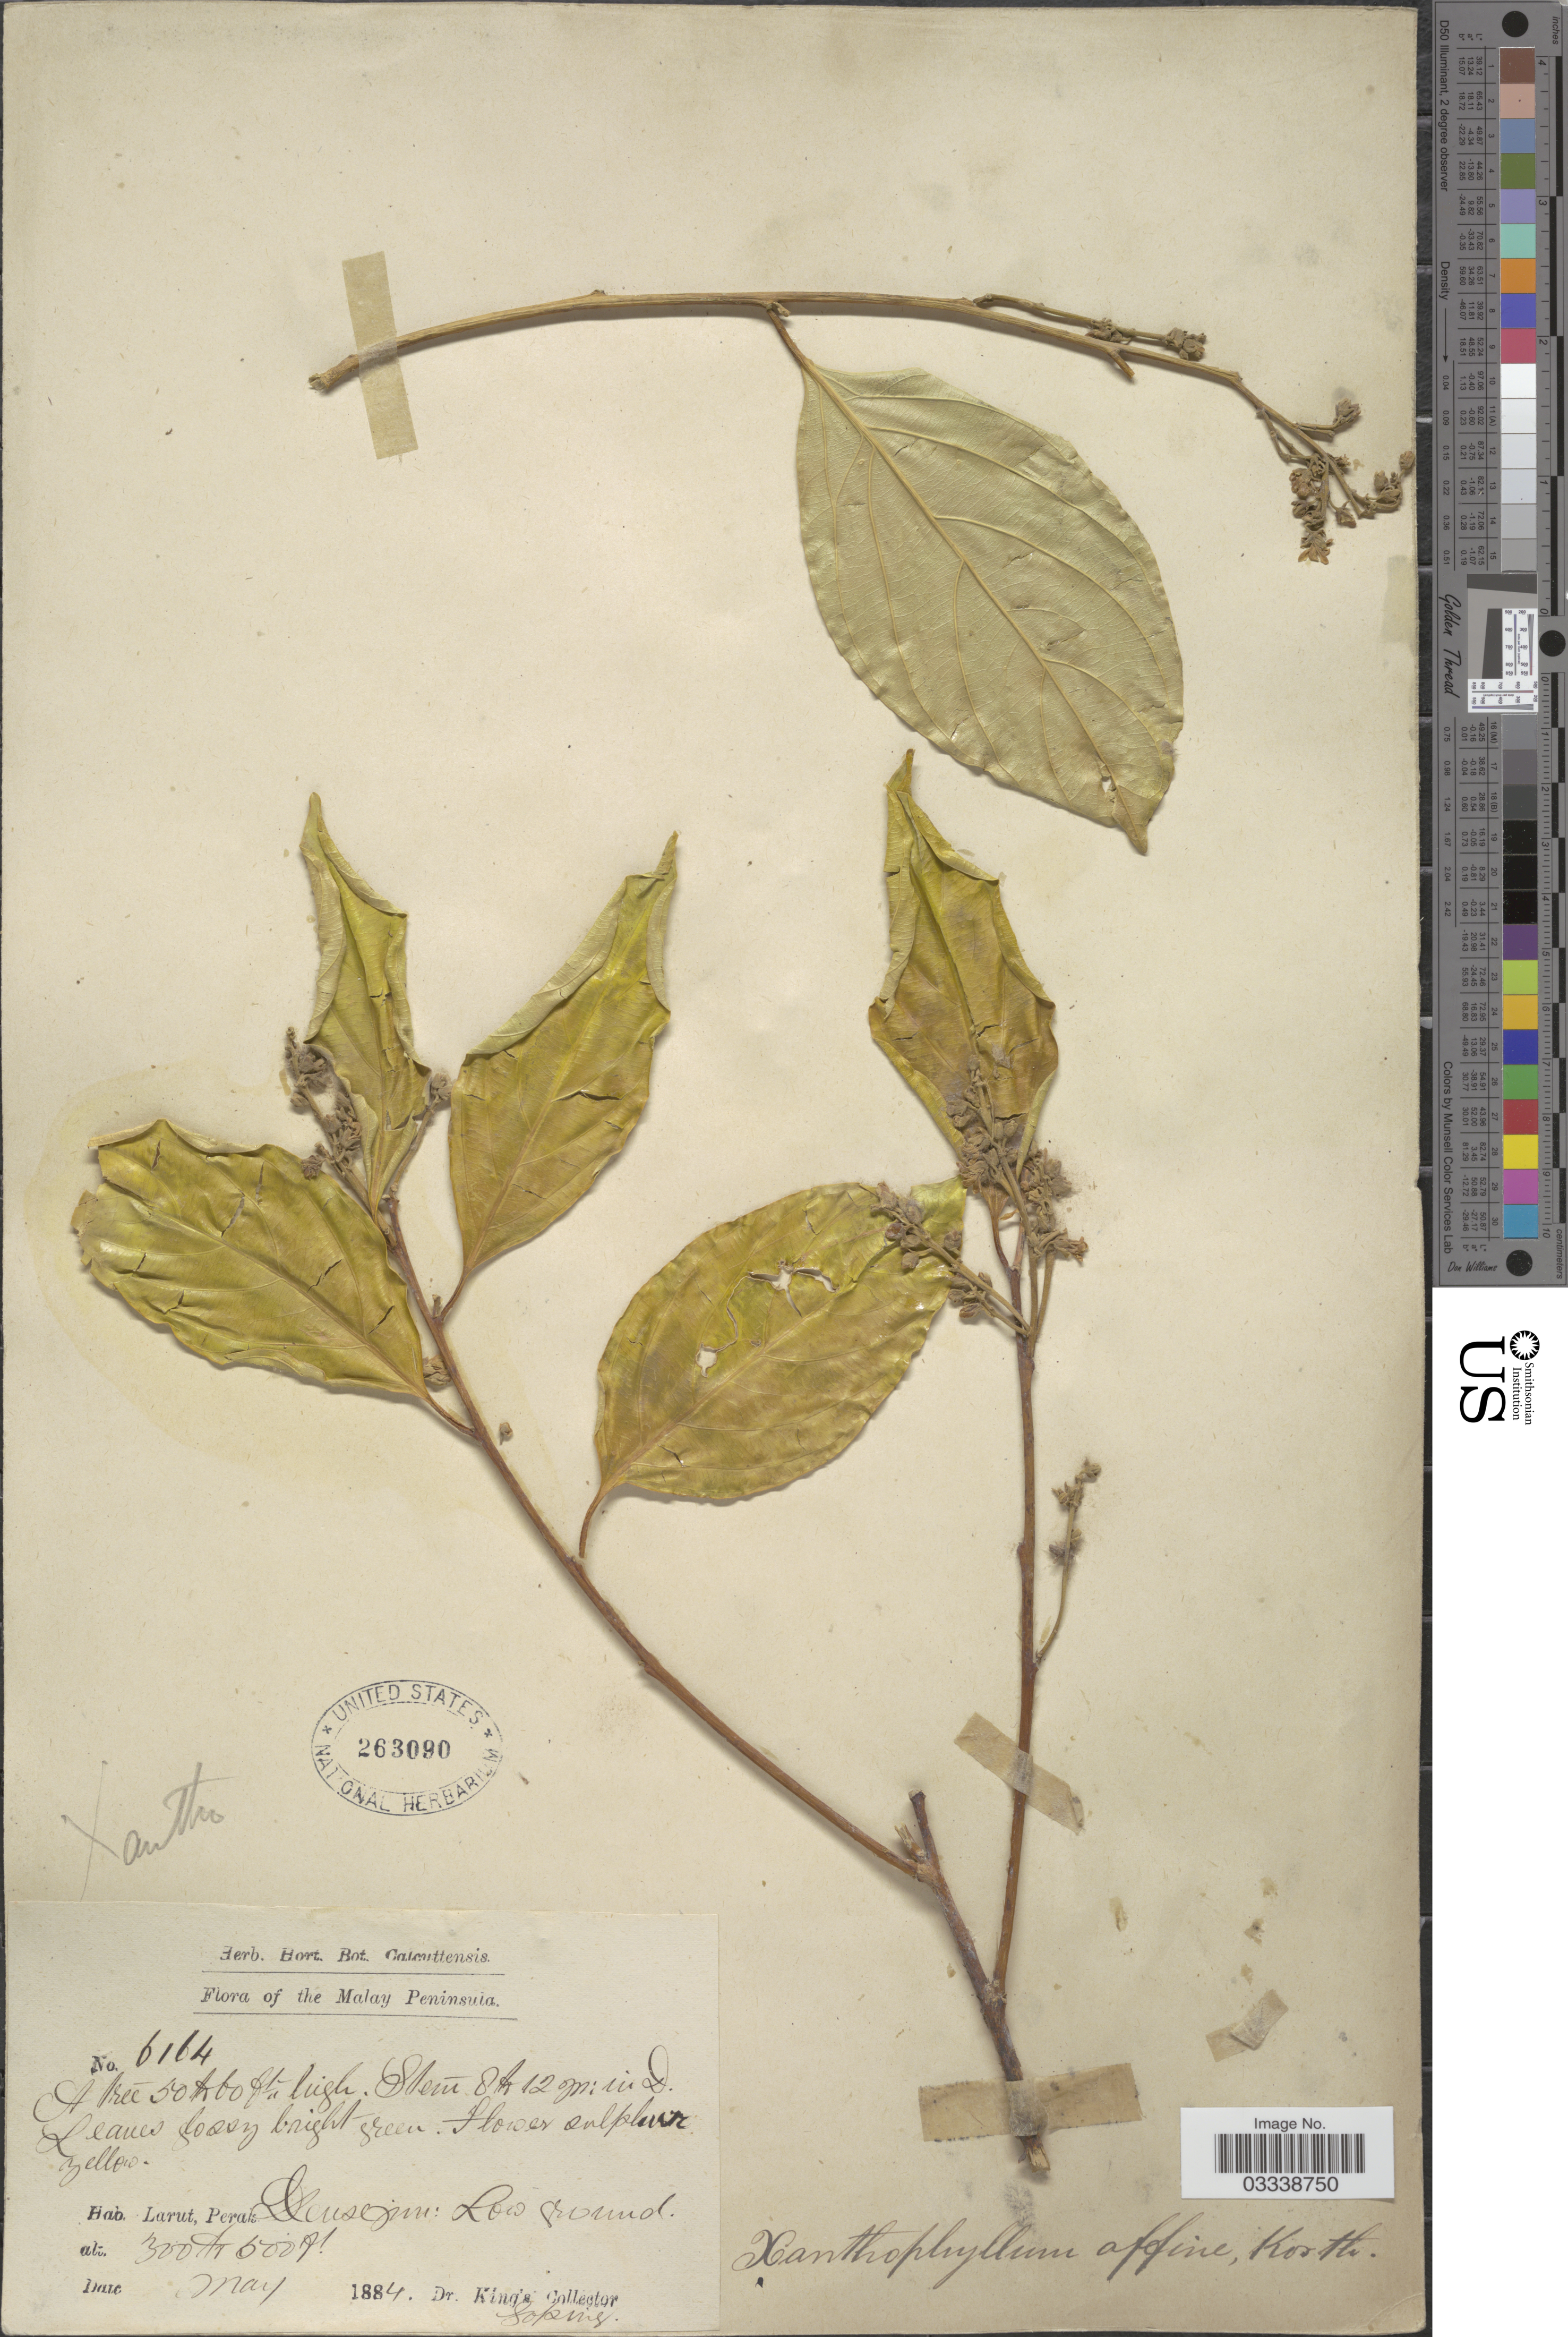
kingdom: Plantae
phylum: Tracheophyta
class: Magnoliopsida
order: Fabales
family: Polygalaceae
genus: Xanthophyllum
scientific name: Xanthophyllum affine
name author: Korth. ex Miq.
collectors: Dr. King's collector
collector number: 6164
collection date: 1884-05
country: Malaysia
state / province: Perak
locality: Malay Peninsula. Larut, Perak: Dense jun. low ground. Goping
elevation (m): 91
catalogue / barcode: US 263090